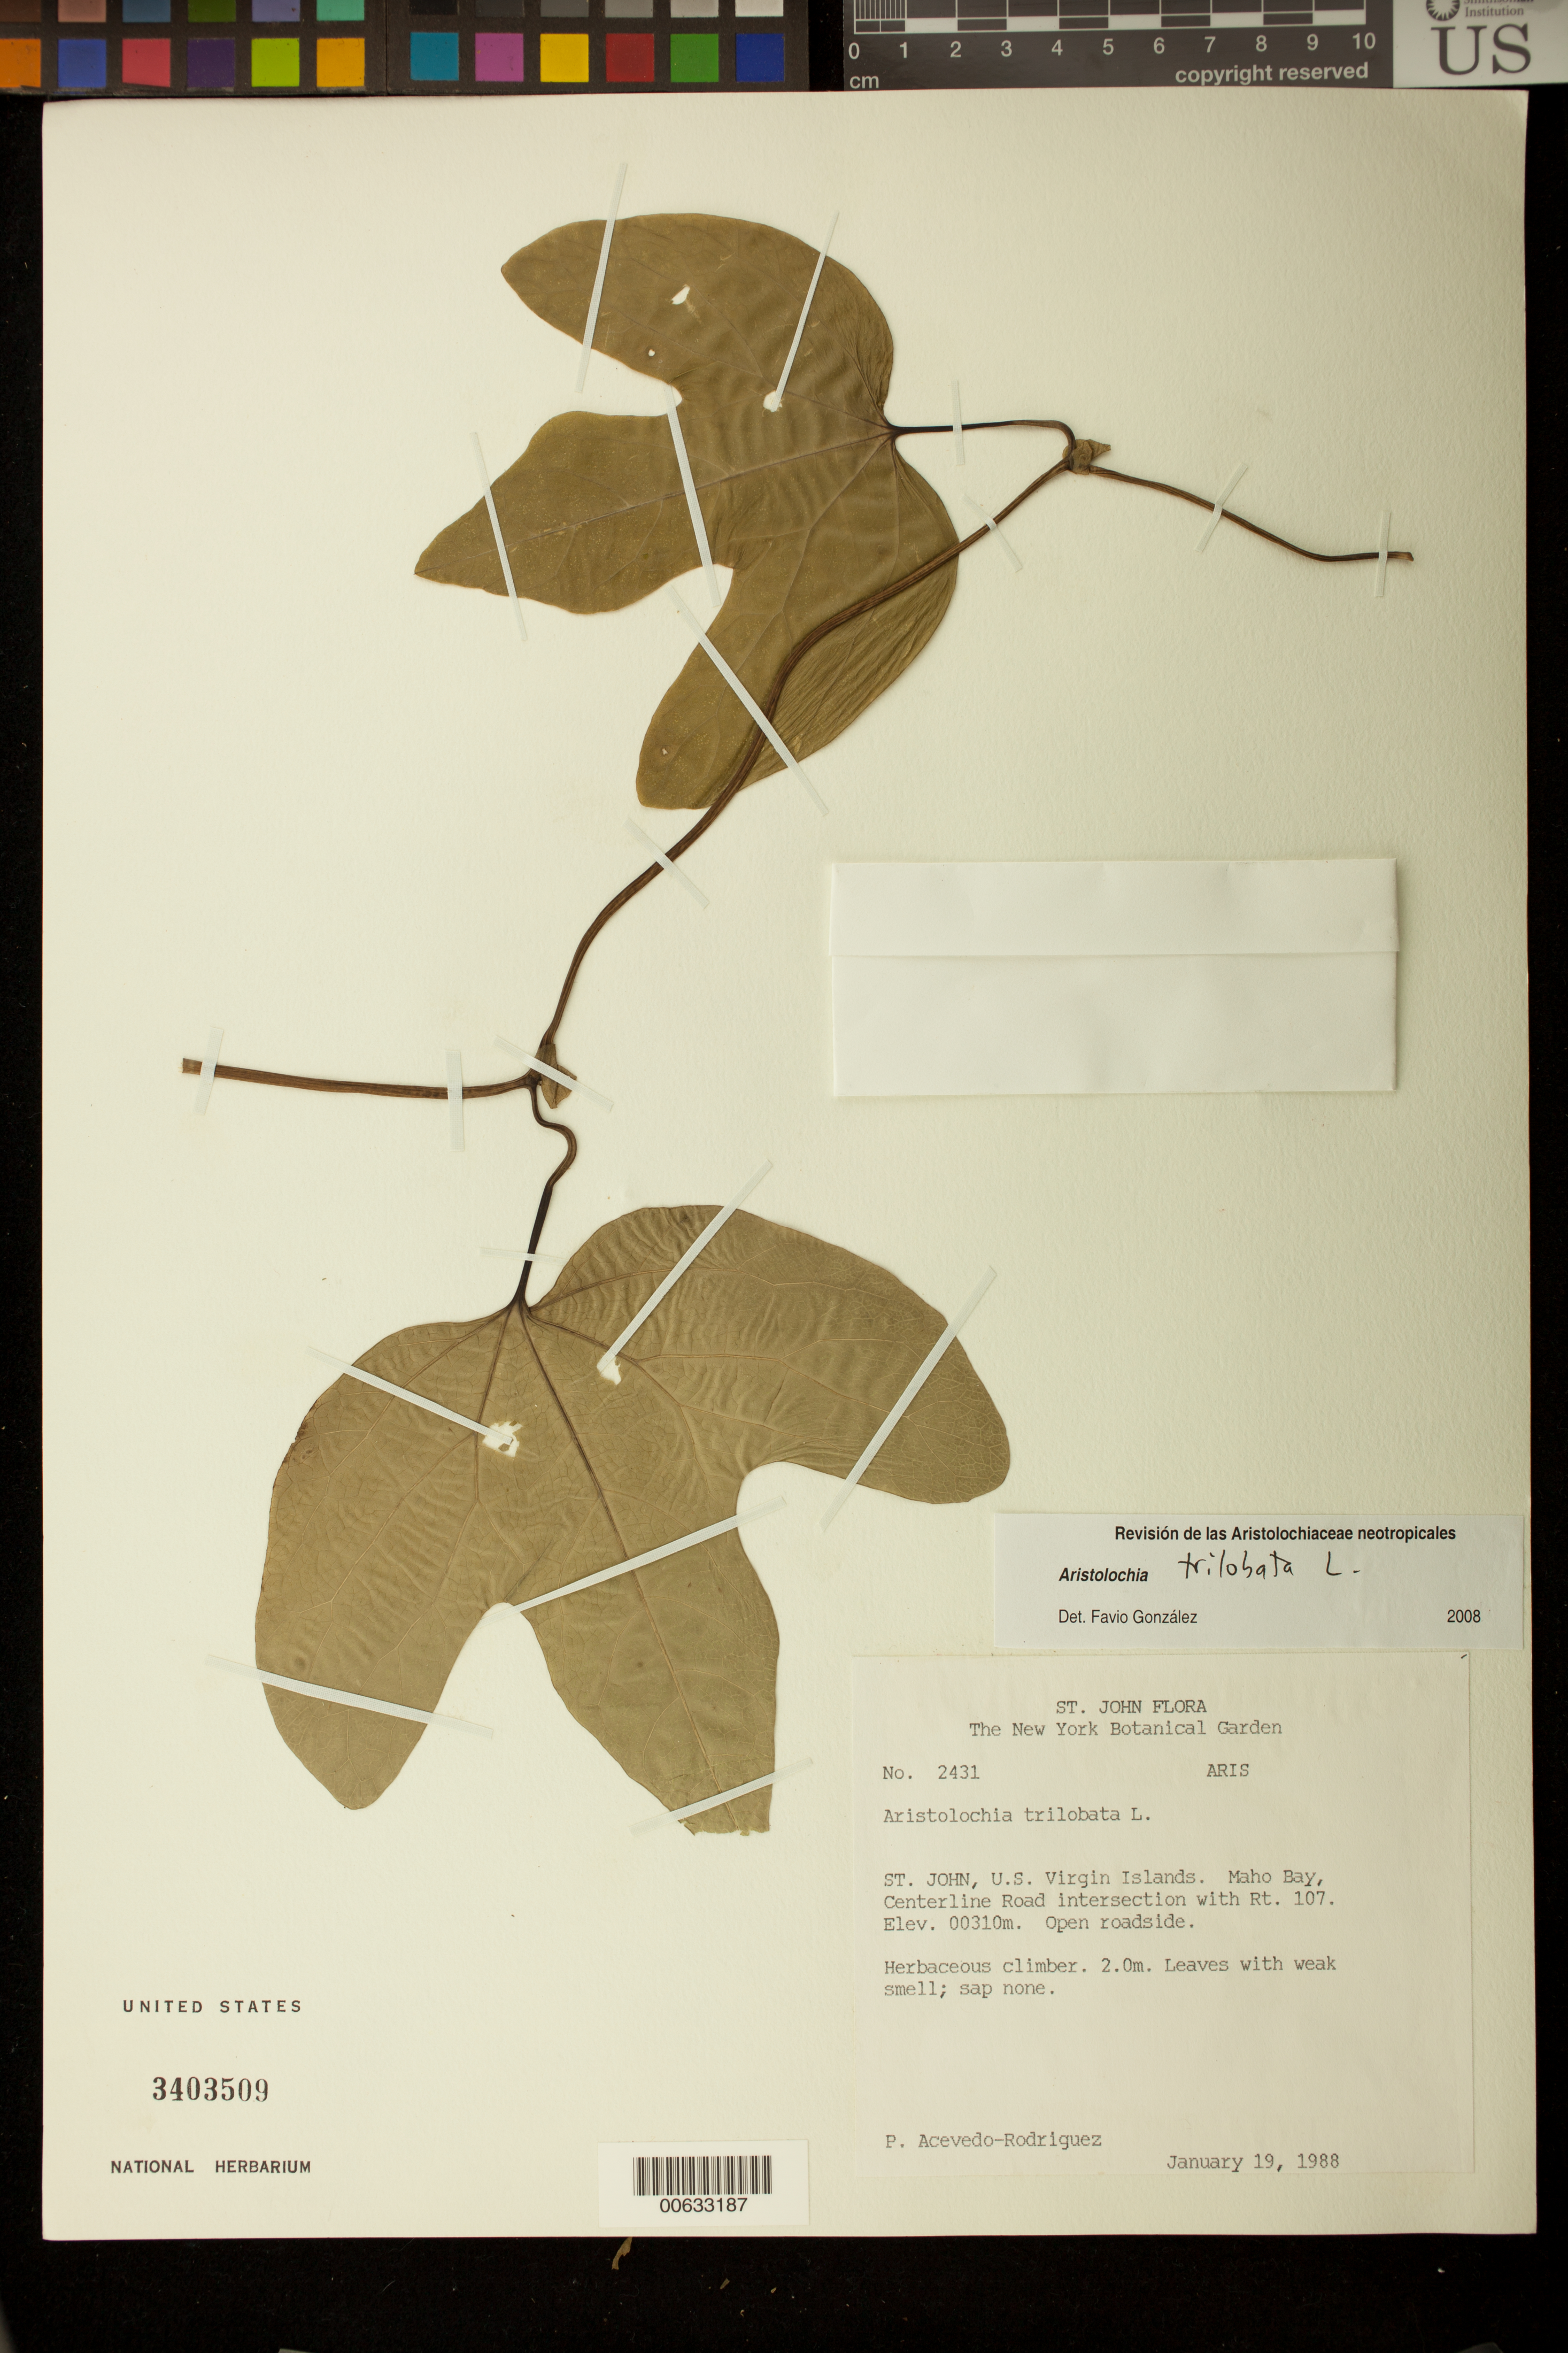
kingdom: Plantae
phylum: Tracheophyta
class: Magnoliopsida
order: Piperales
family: Aristolochiaceae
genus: Aristolochia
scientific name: Aristolochia trilobata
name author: L.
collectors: P. Acevedo-Rodr.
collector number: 2431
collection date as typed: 19 Jan 1988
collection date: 1988-01-19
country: U.S. Virgin Islands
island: St. John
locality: Maho Bay Quarter; Center Line Road at intersection with Rt. 107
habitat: Open roadside.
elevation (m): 310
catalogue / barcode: US 3403509